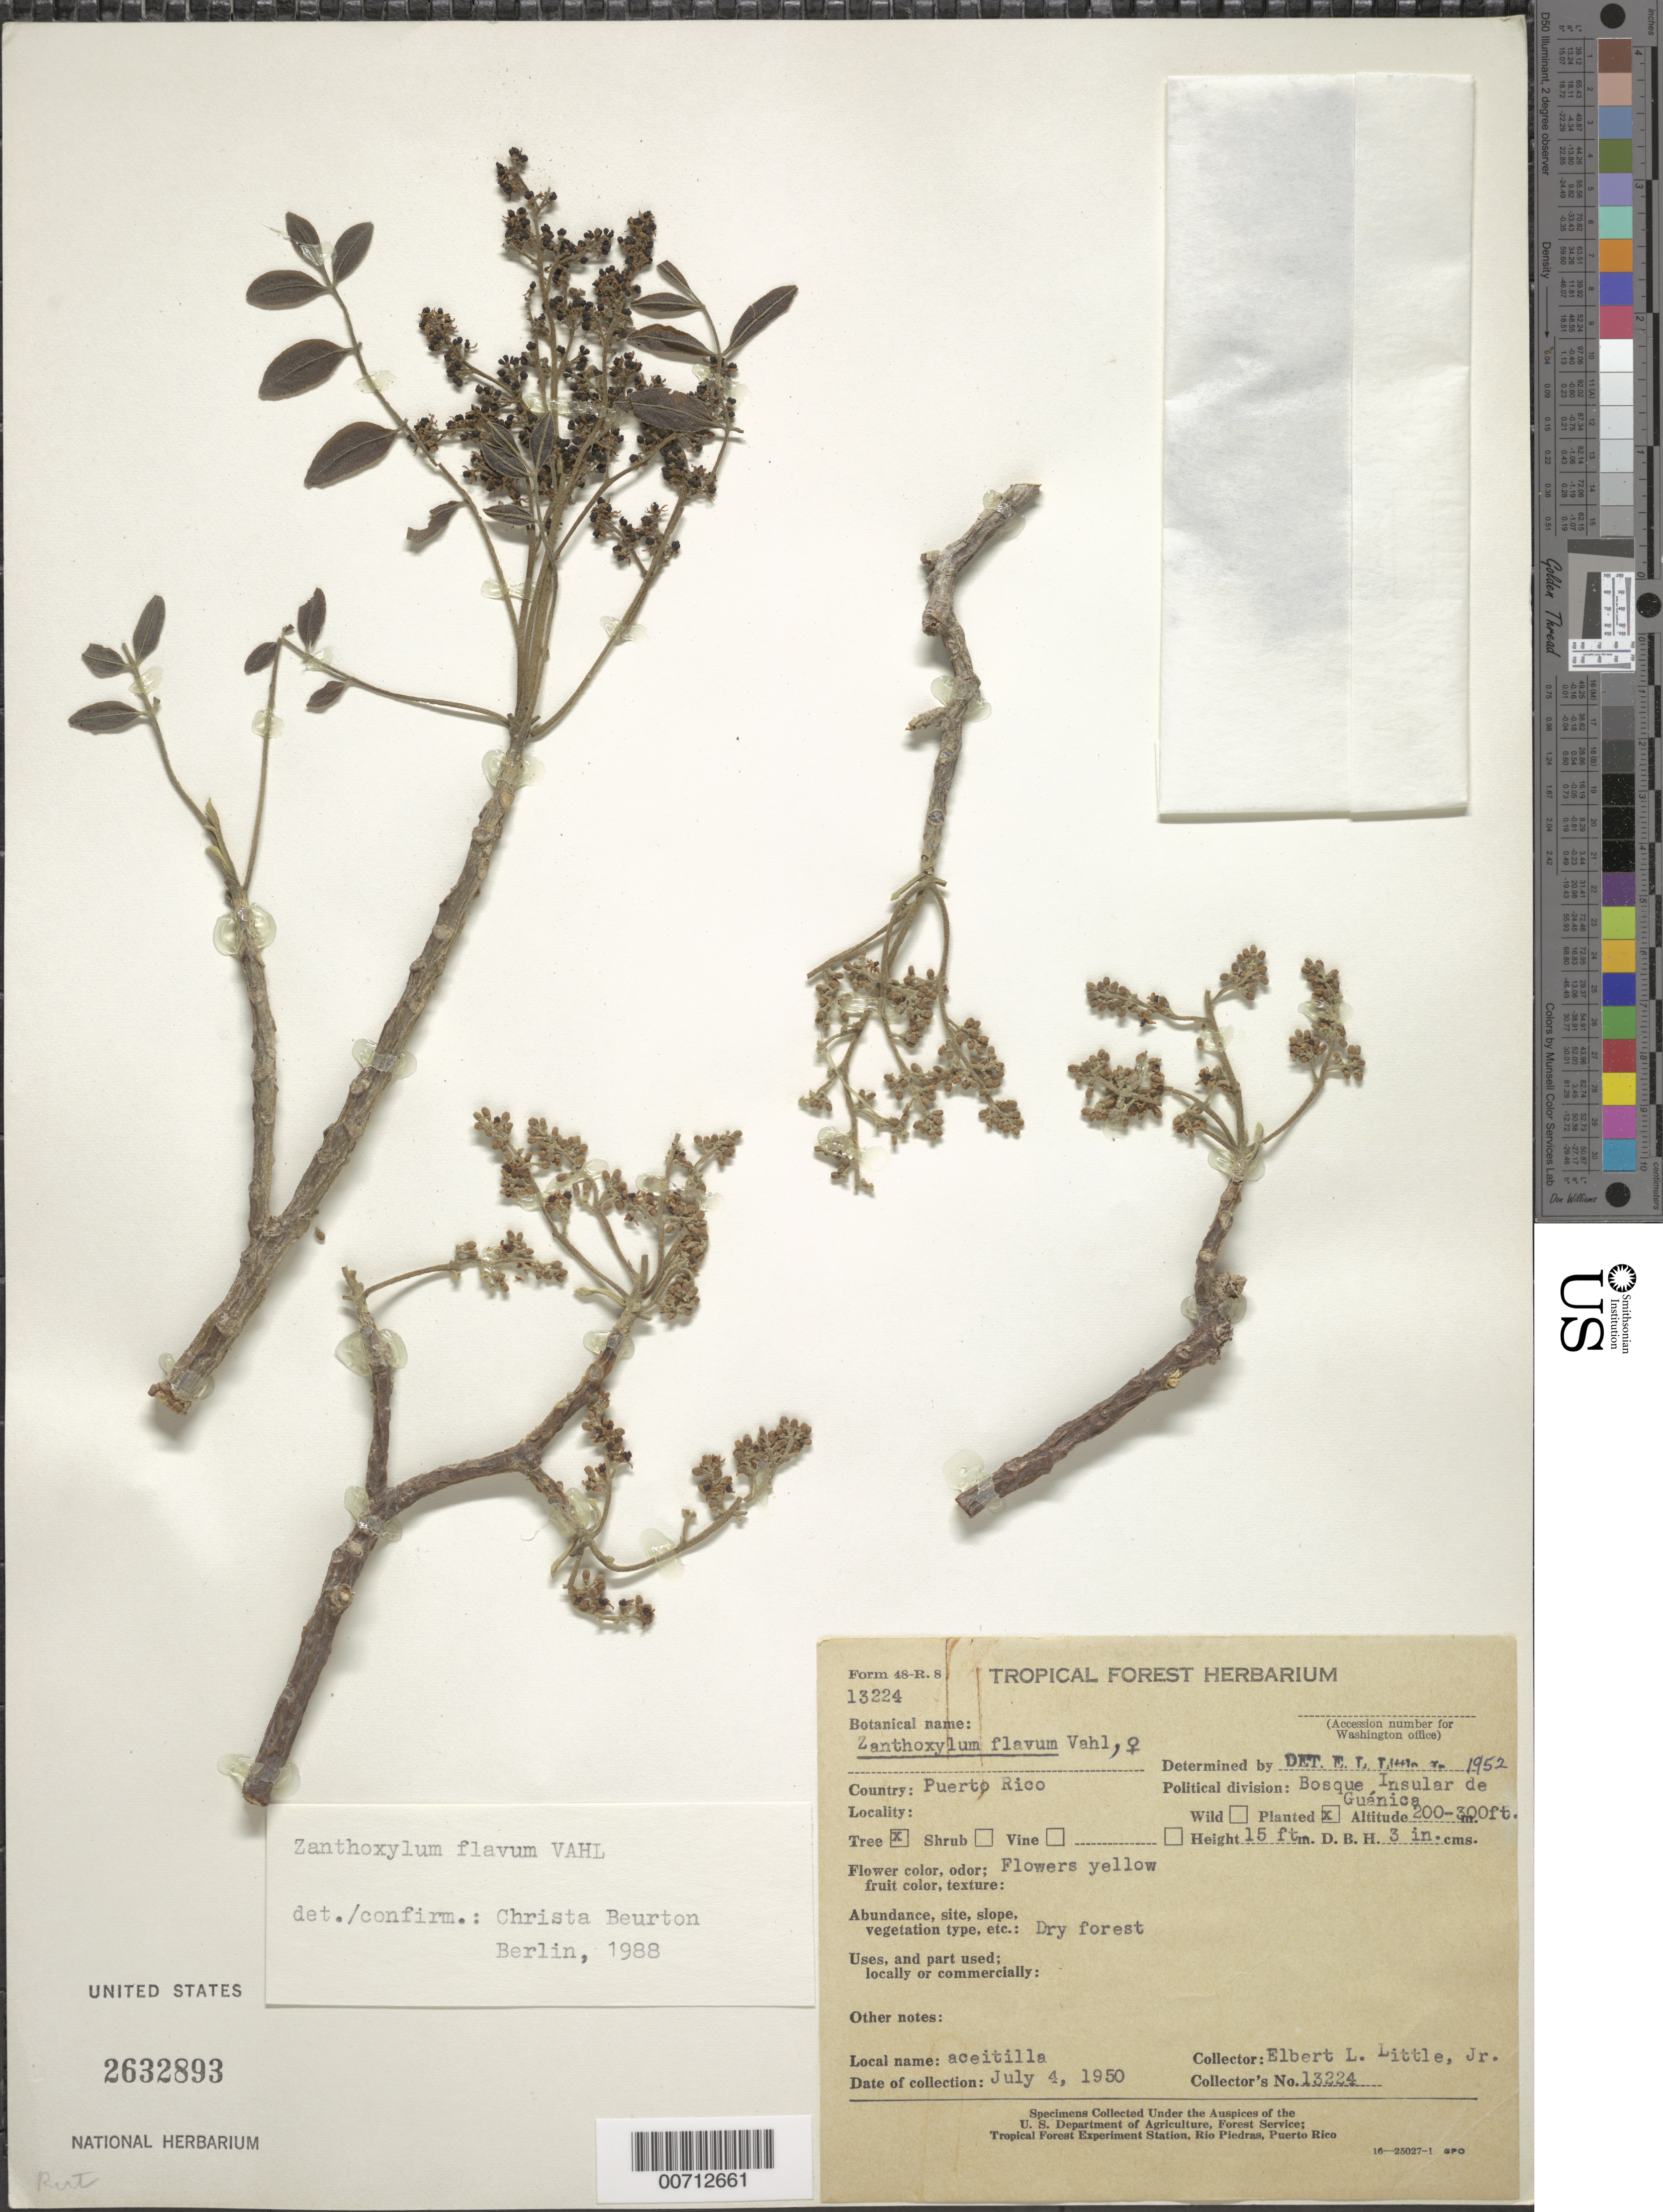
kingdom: Plantae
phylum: Tracheophyta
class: Magnoliopsida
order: Sapindales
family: Rutaceae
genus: Zanthoxylum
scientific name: Zanthoxylum flavum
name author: Vahl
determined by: Little, Elbert L., Jr., (FSSR), United States Department of Agriculture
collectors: E. L. Little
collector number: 13224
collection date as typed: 04 Jul 1950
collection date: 1950-07-04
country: Puerto Rico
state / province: Guanica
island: Greater Antilles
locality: Bosque Insular de Guanica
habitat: Dry forest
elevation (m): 61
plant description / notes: Common name: aceitillo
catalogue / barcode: US 2632893